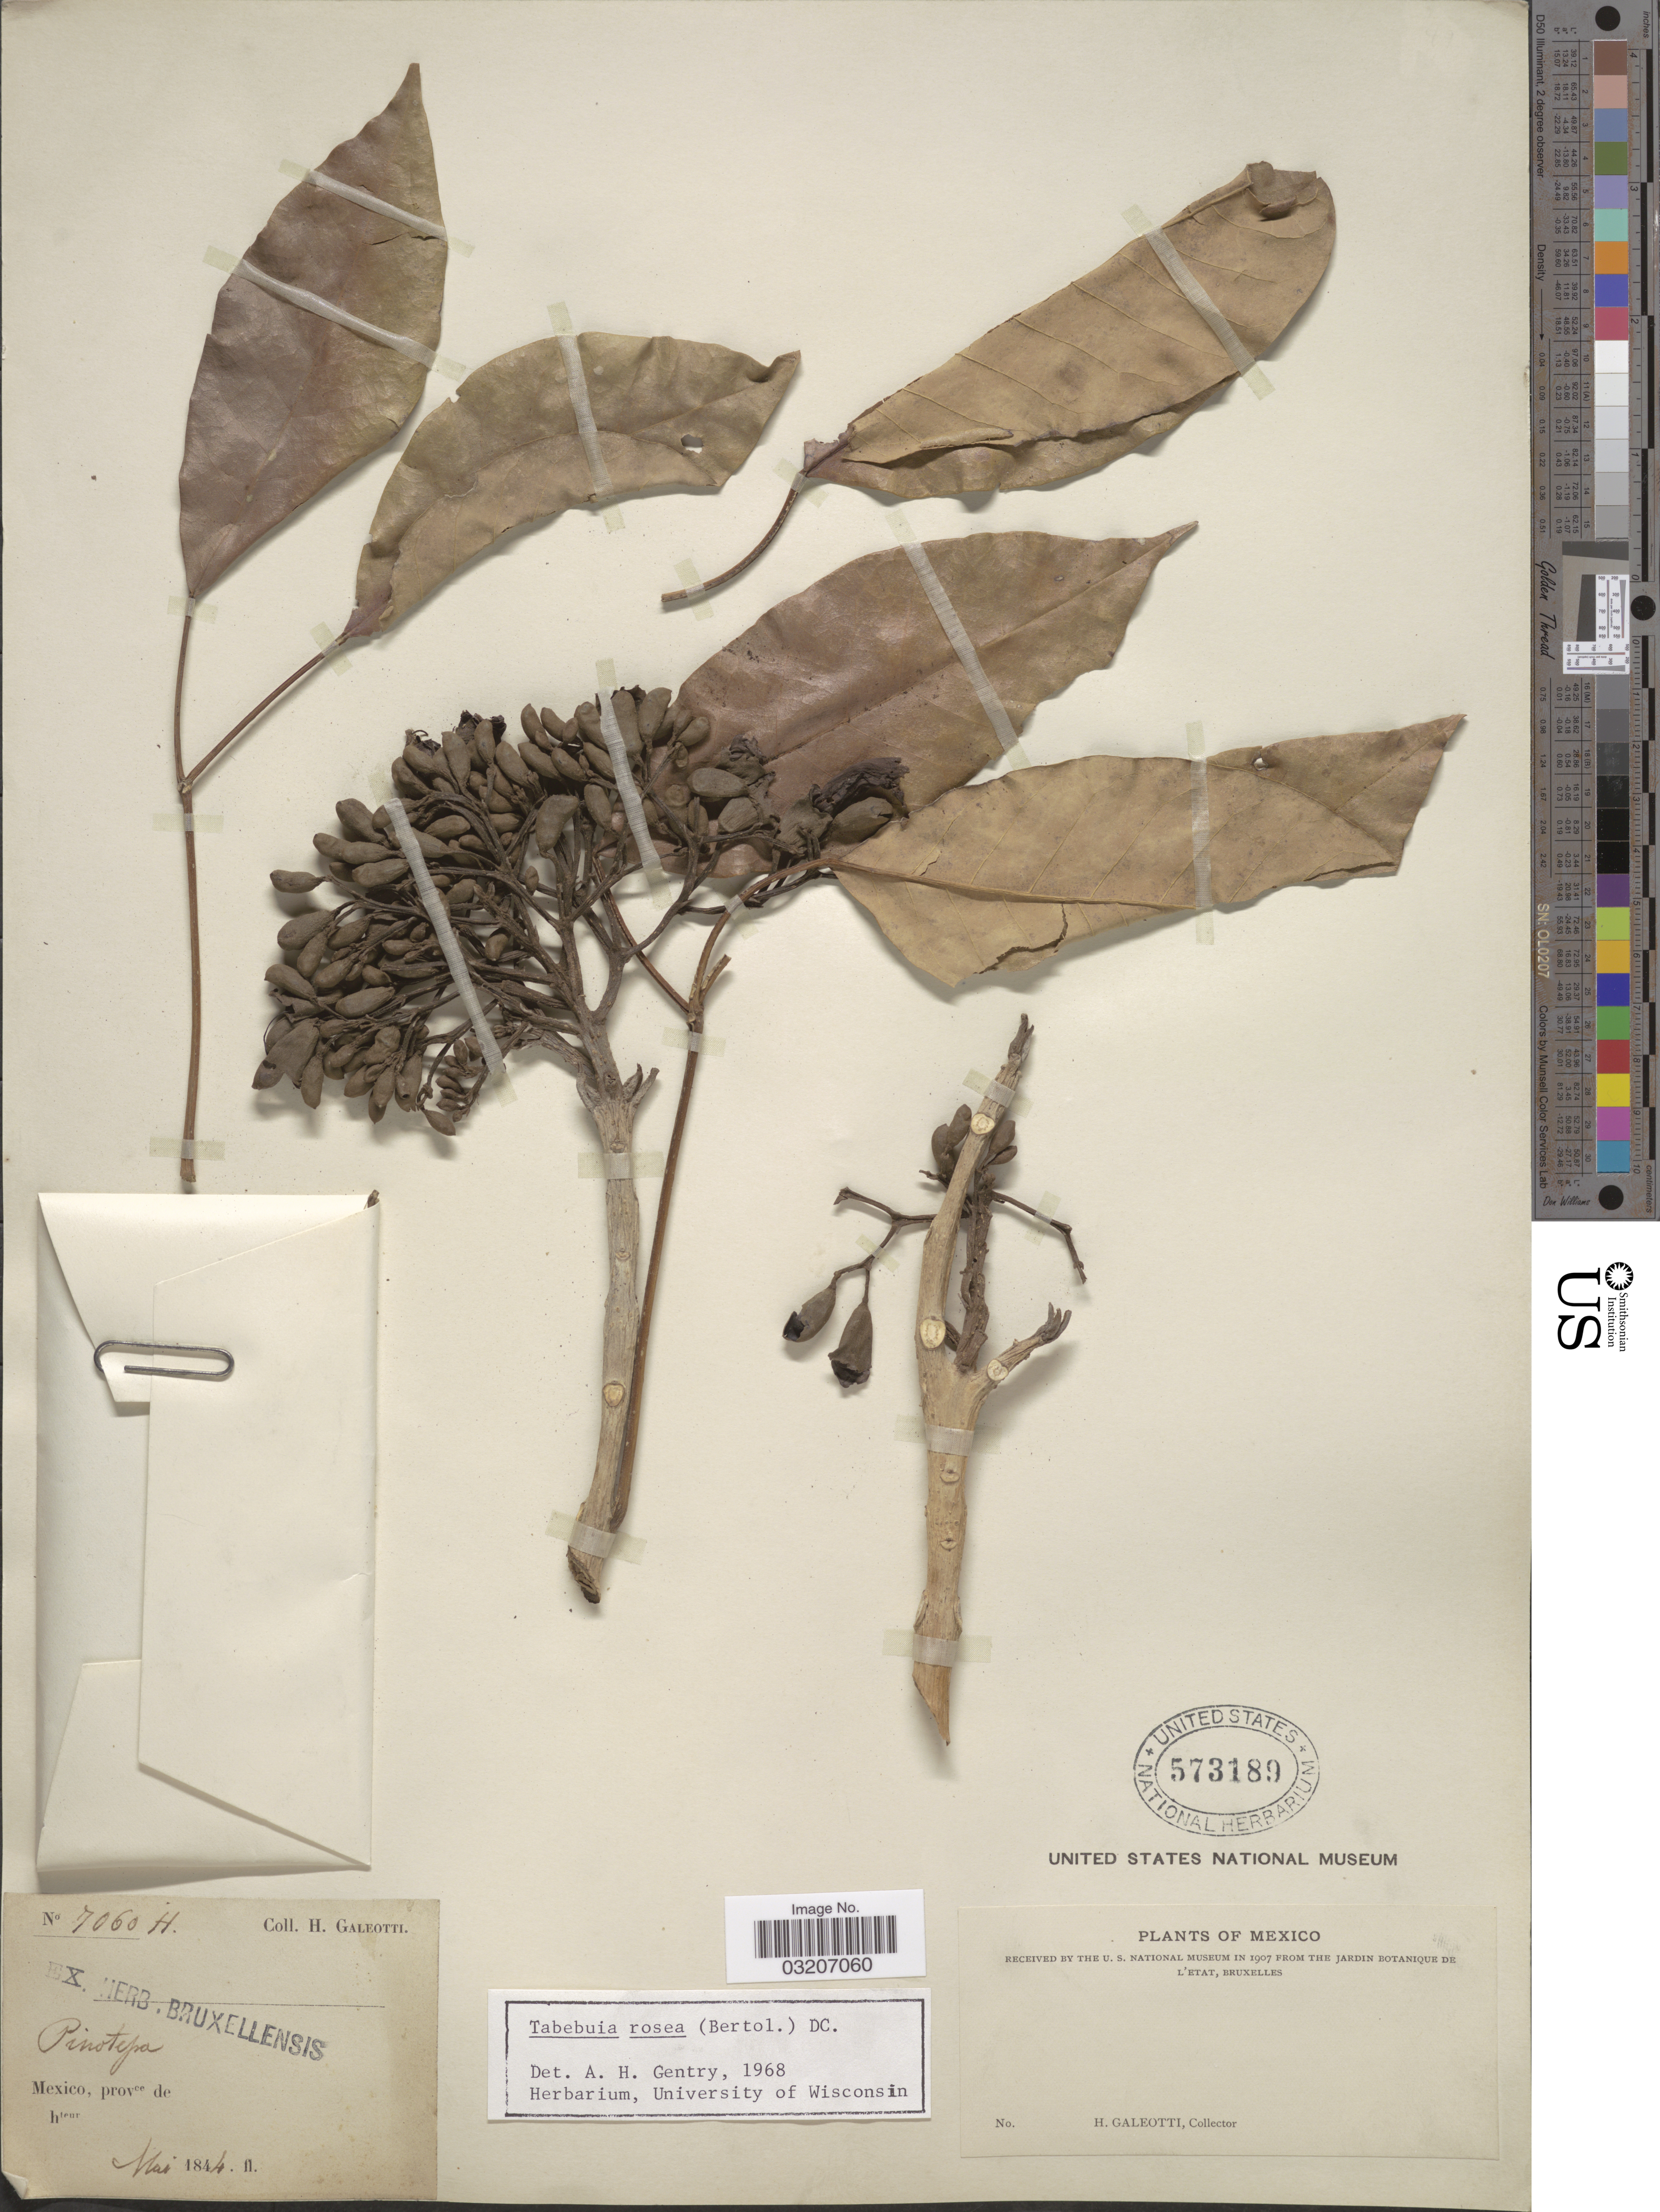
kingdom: Plantae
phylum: Tracheophyta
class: Magnoliopsida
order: Lamiales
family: Bignoniaceae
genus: Tabebuia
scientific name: Tabebuia rosea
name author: (Bertol.) DC.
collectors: H. G. Galeotti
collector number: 7060H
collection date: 1844-05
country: Mexico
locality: Pinotepa [unsure placement]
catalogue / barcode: US 573189